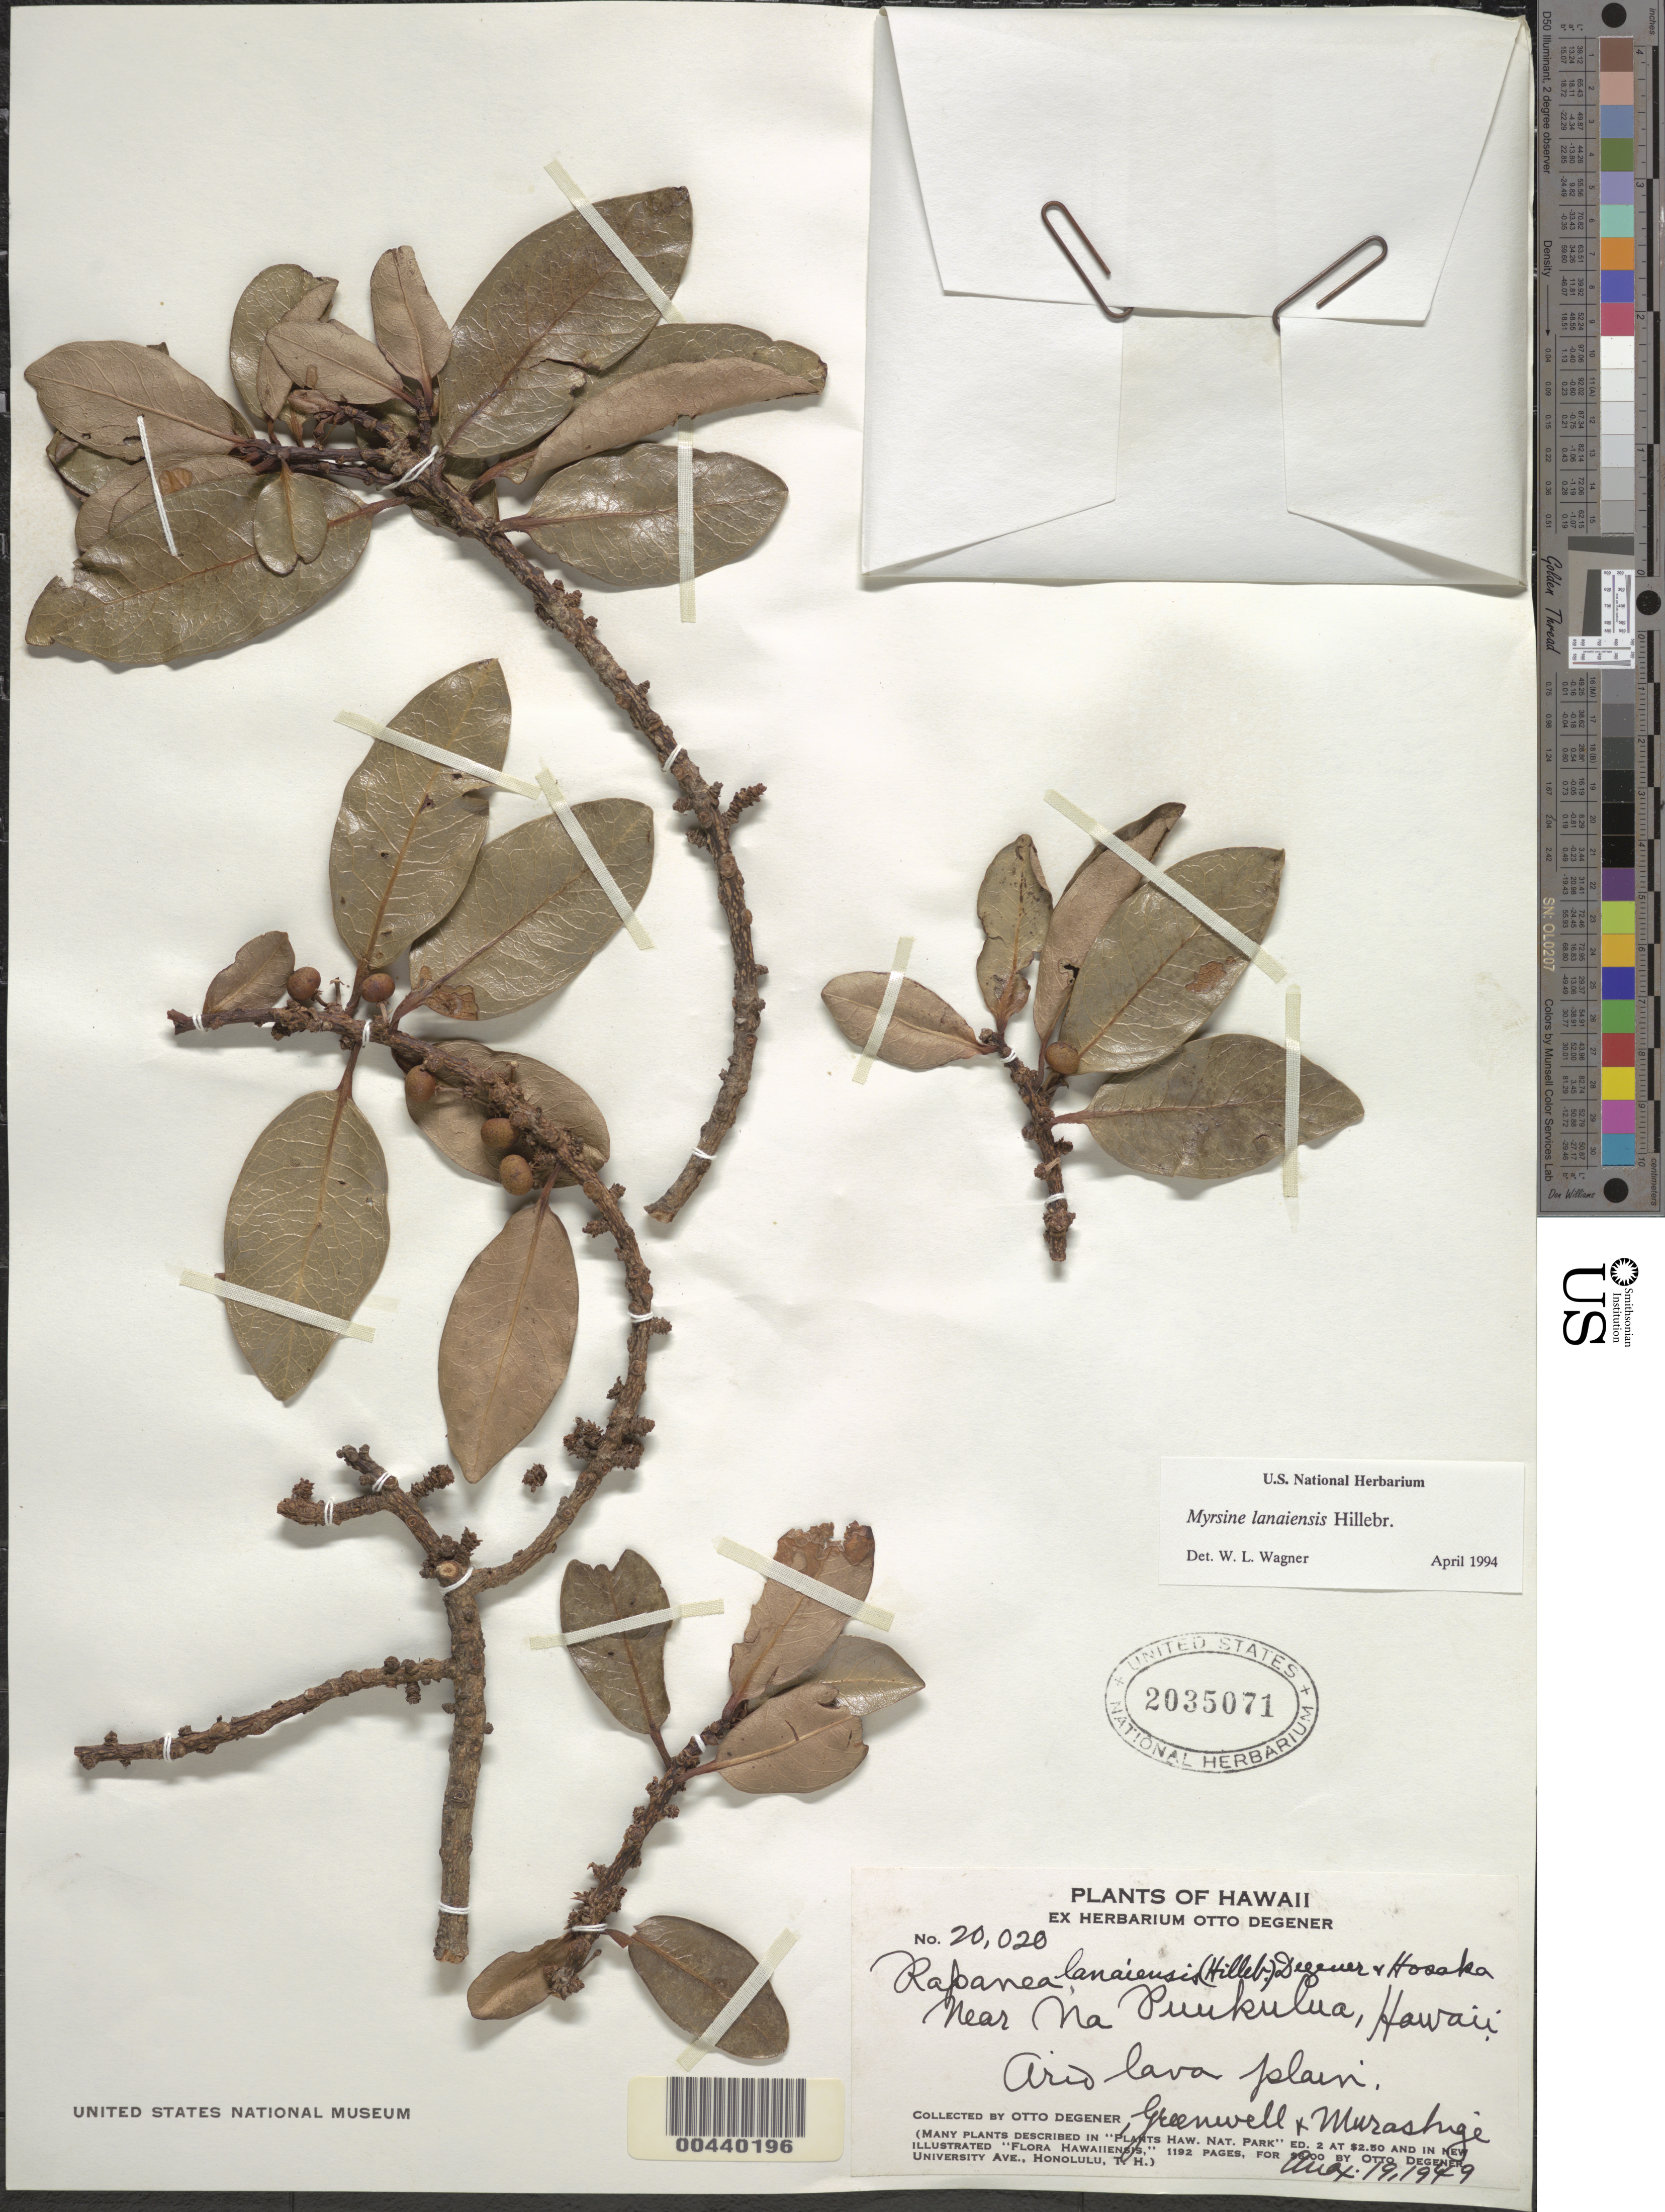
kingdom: Plantae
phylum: Tracheophyta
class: Magnoliopsida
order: Ericales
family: Primulaceae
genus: Myrsine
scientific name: Myrsine lanaiensis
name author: Hillebr.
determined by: Wagner, W. L., (BOT), Smithsonian Institution - National Museum of Natural History (UNITED STATES)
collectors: O. Degener, -. Greenwell & T. Murashige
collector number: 20020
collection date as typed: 19 Aug 1949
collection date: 1949-08-19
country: United States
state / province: Hawaii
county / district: Hawaii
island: Hawaii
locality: Near Na Puukulua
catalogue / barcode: US 2035071